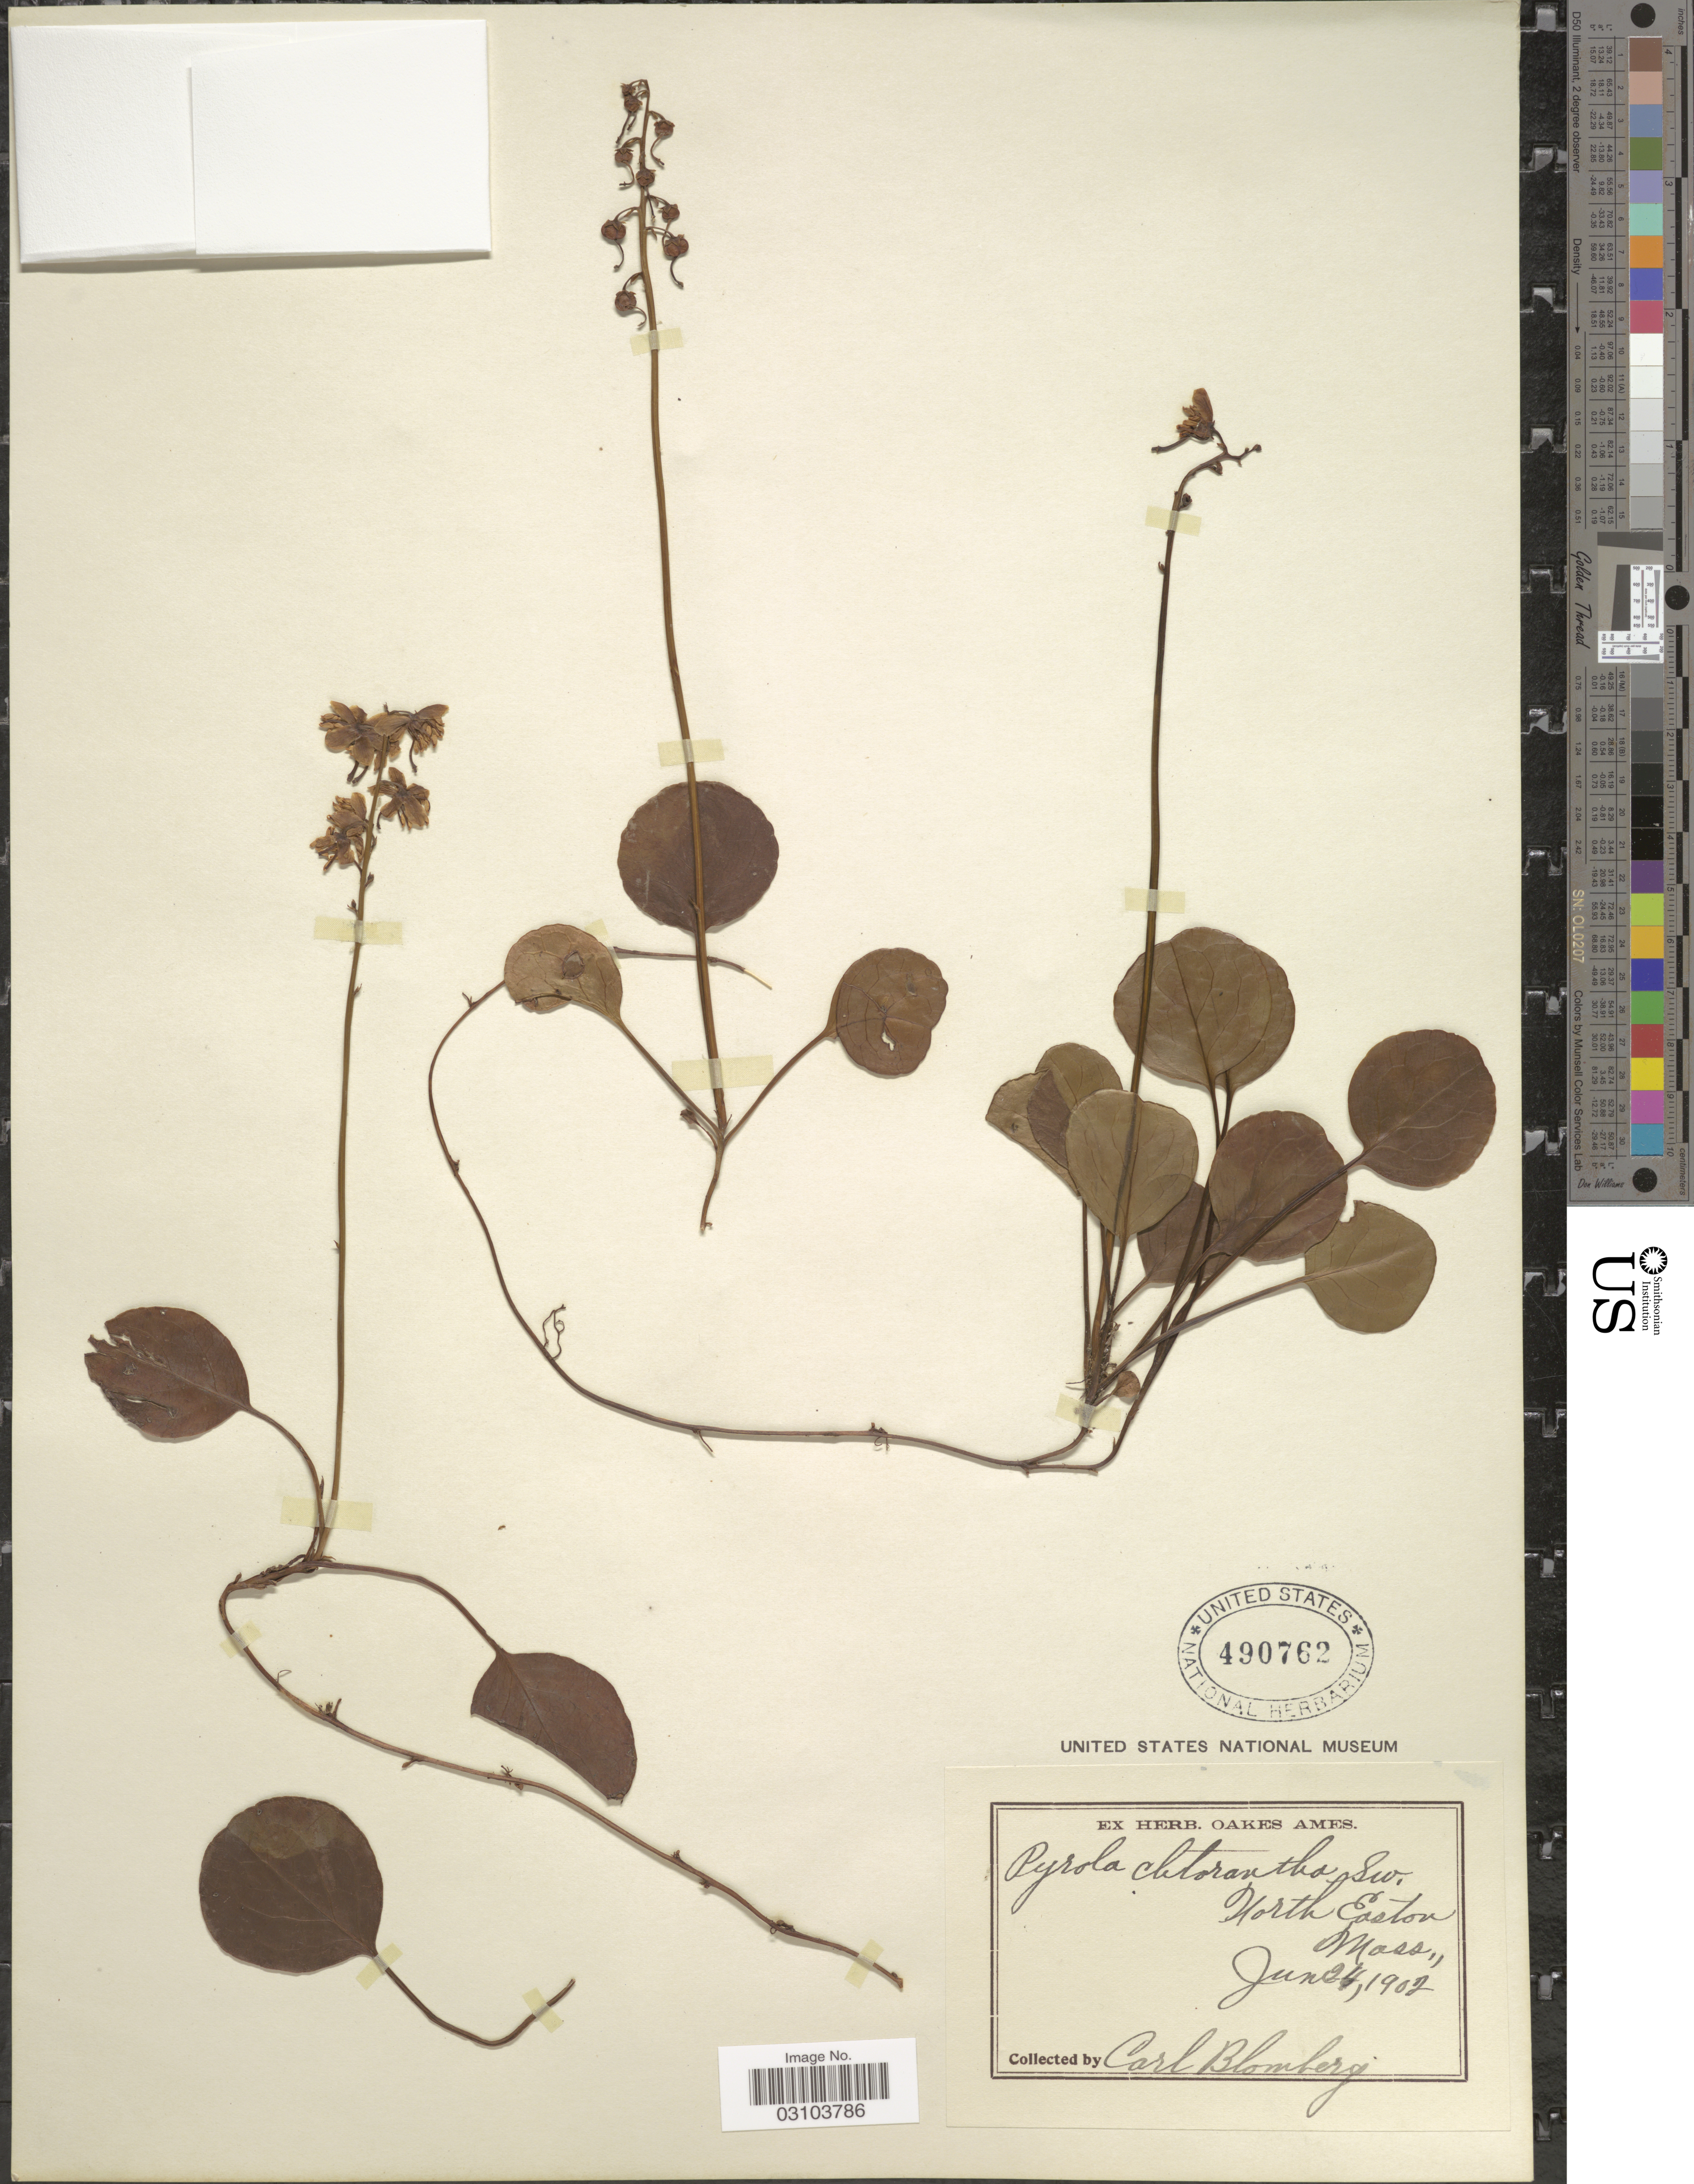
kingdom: Plantae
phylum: Tracheophyta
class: Magnoliopsida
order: Ericales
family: Ericaceae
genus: Pyrola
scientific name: Pyrola chlorantha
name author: Schweigg.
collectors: A. Blomberg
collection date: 1902-06-24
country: United States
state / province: Massachusetts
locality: North Easton. Mass.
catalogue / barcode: US 490762